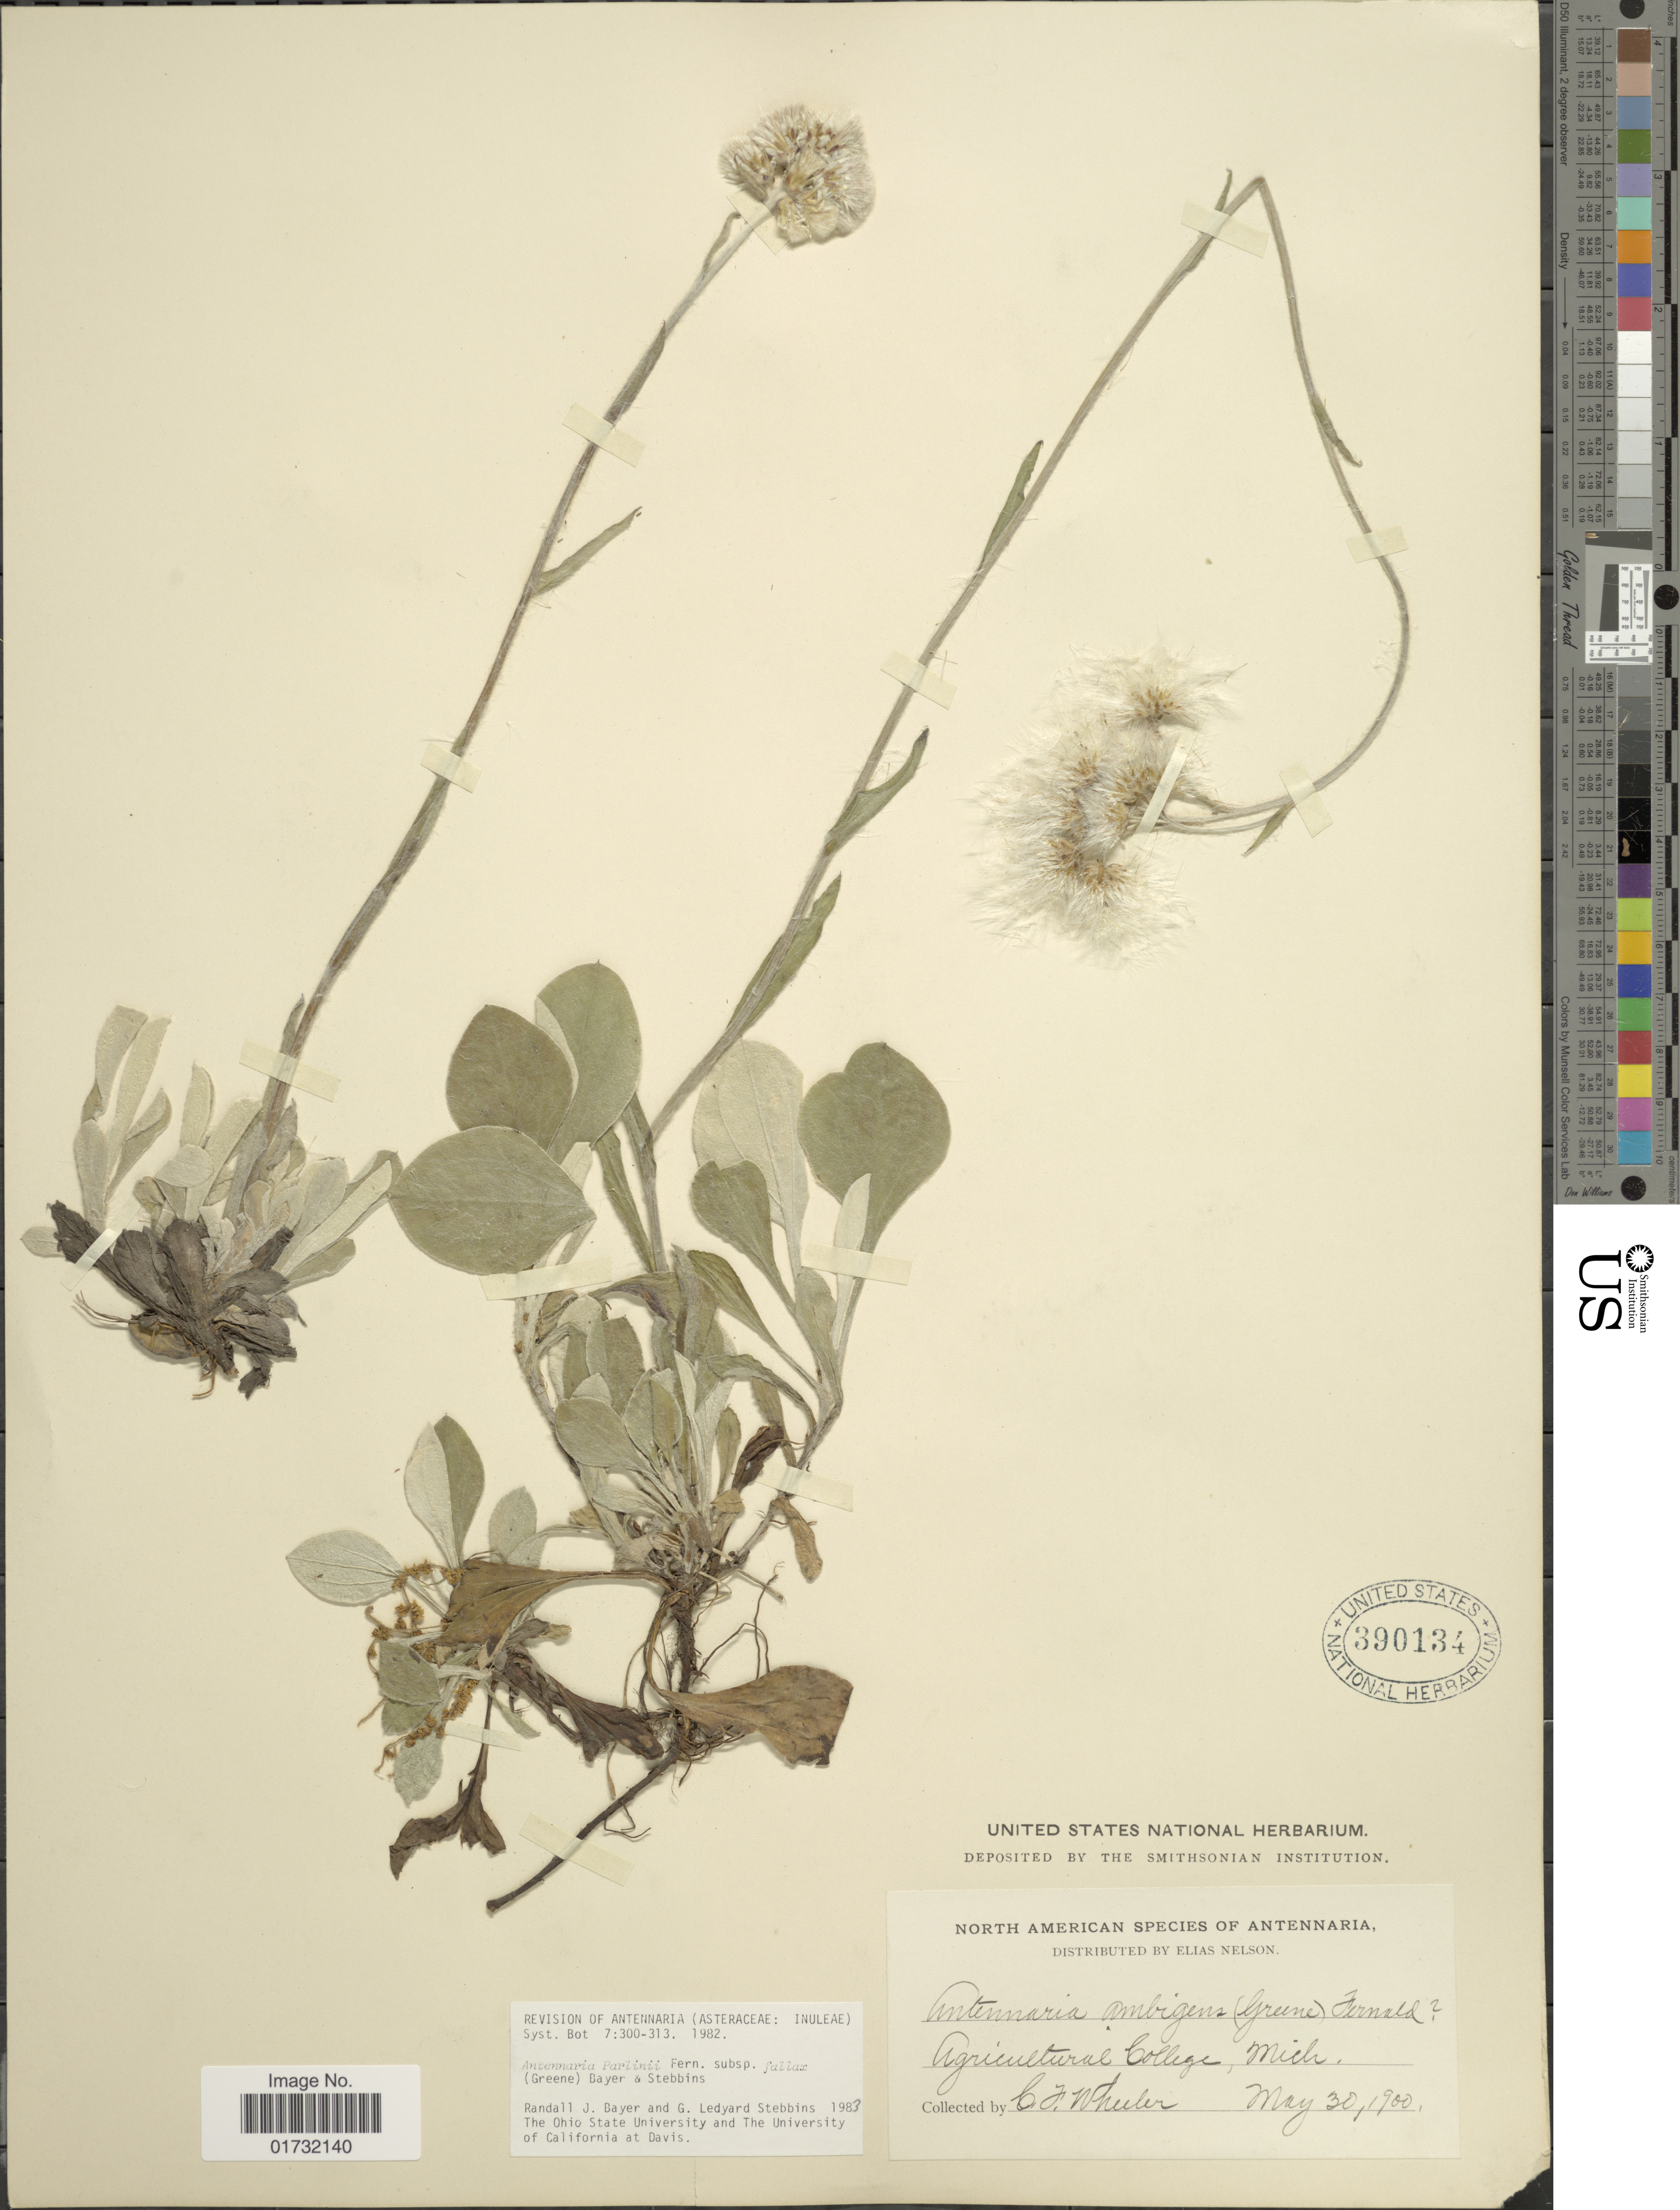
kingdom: Plantae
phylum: Tracheophyta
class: Magnoliopsida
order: Asterales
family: Asteraceae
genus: Antennaria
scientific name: Antennaria parlinii subsp. fallax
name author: (Greene) R.J. Bayer & Stebbins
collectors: C. Wheeler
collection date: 1900-05-30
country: United States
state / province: Michigan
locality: Agricultural College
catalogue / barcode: US 390134